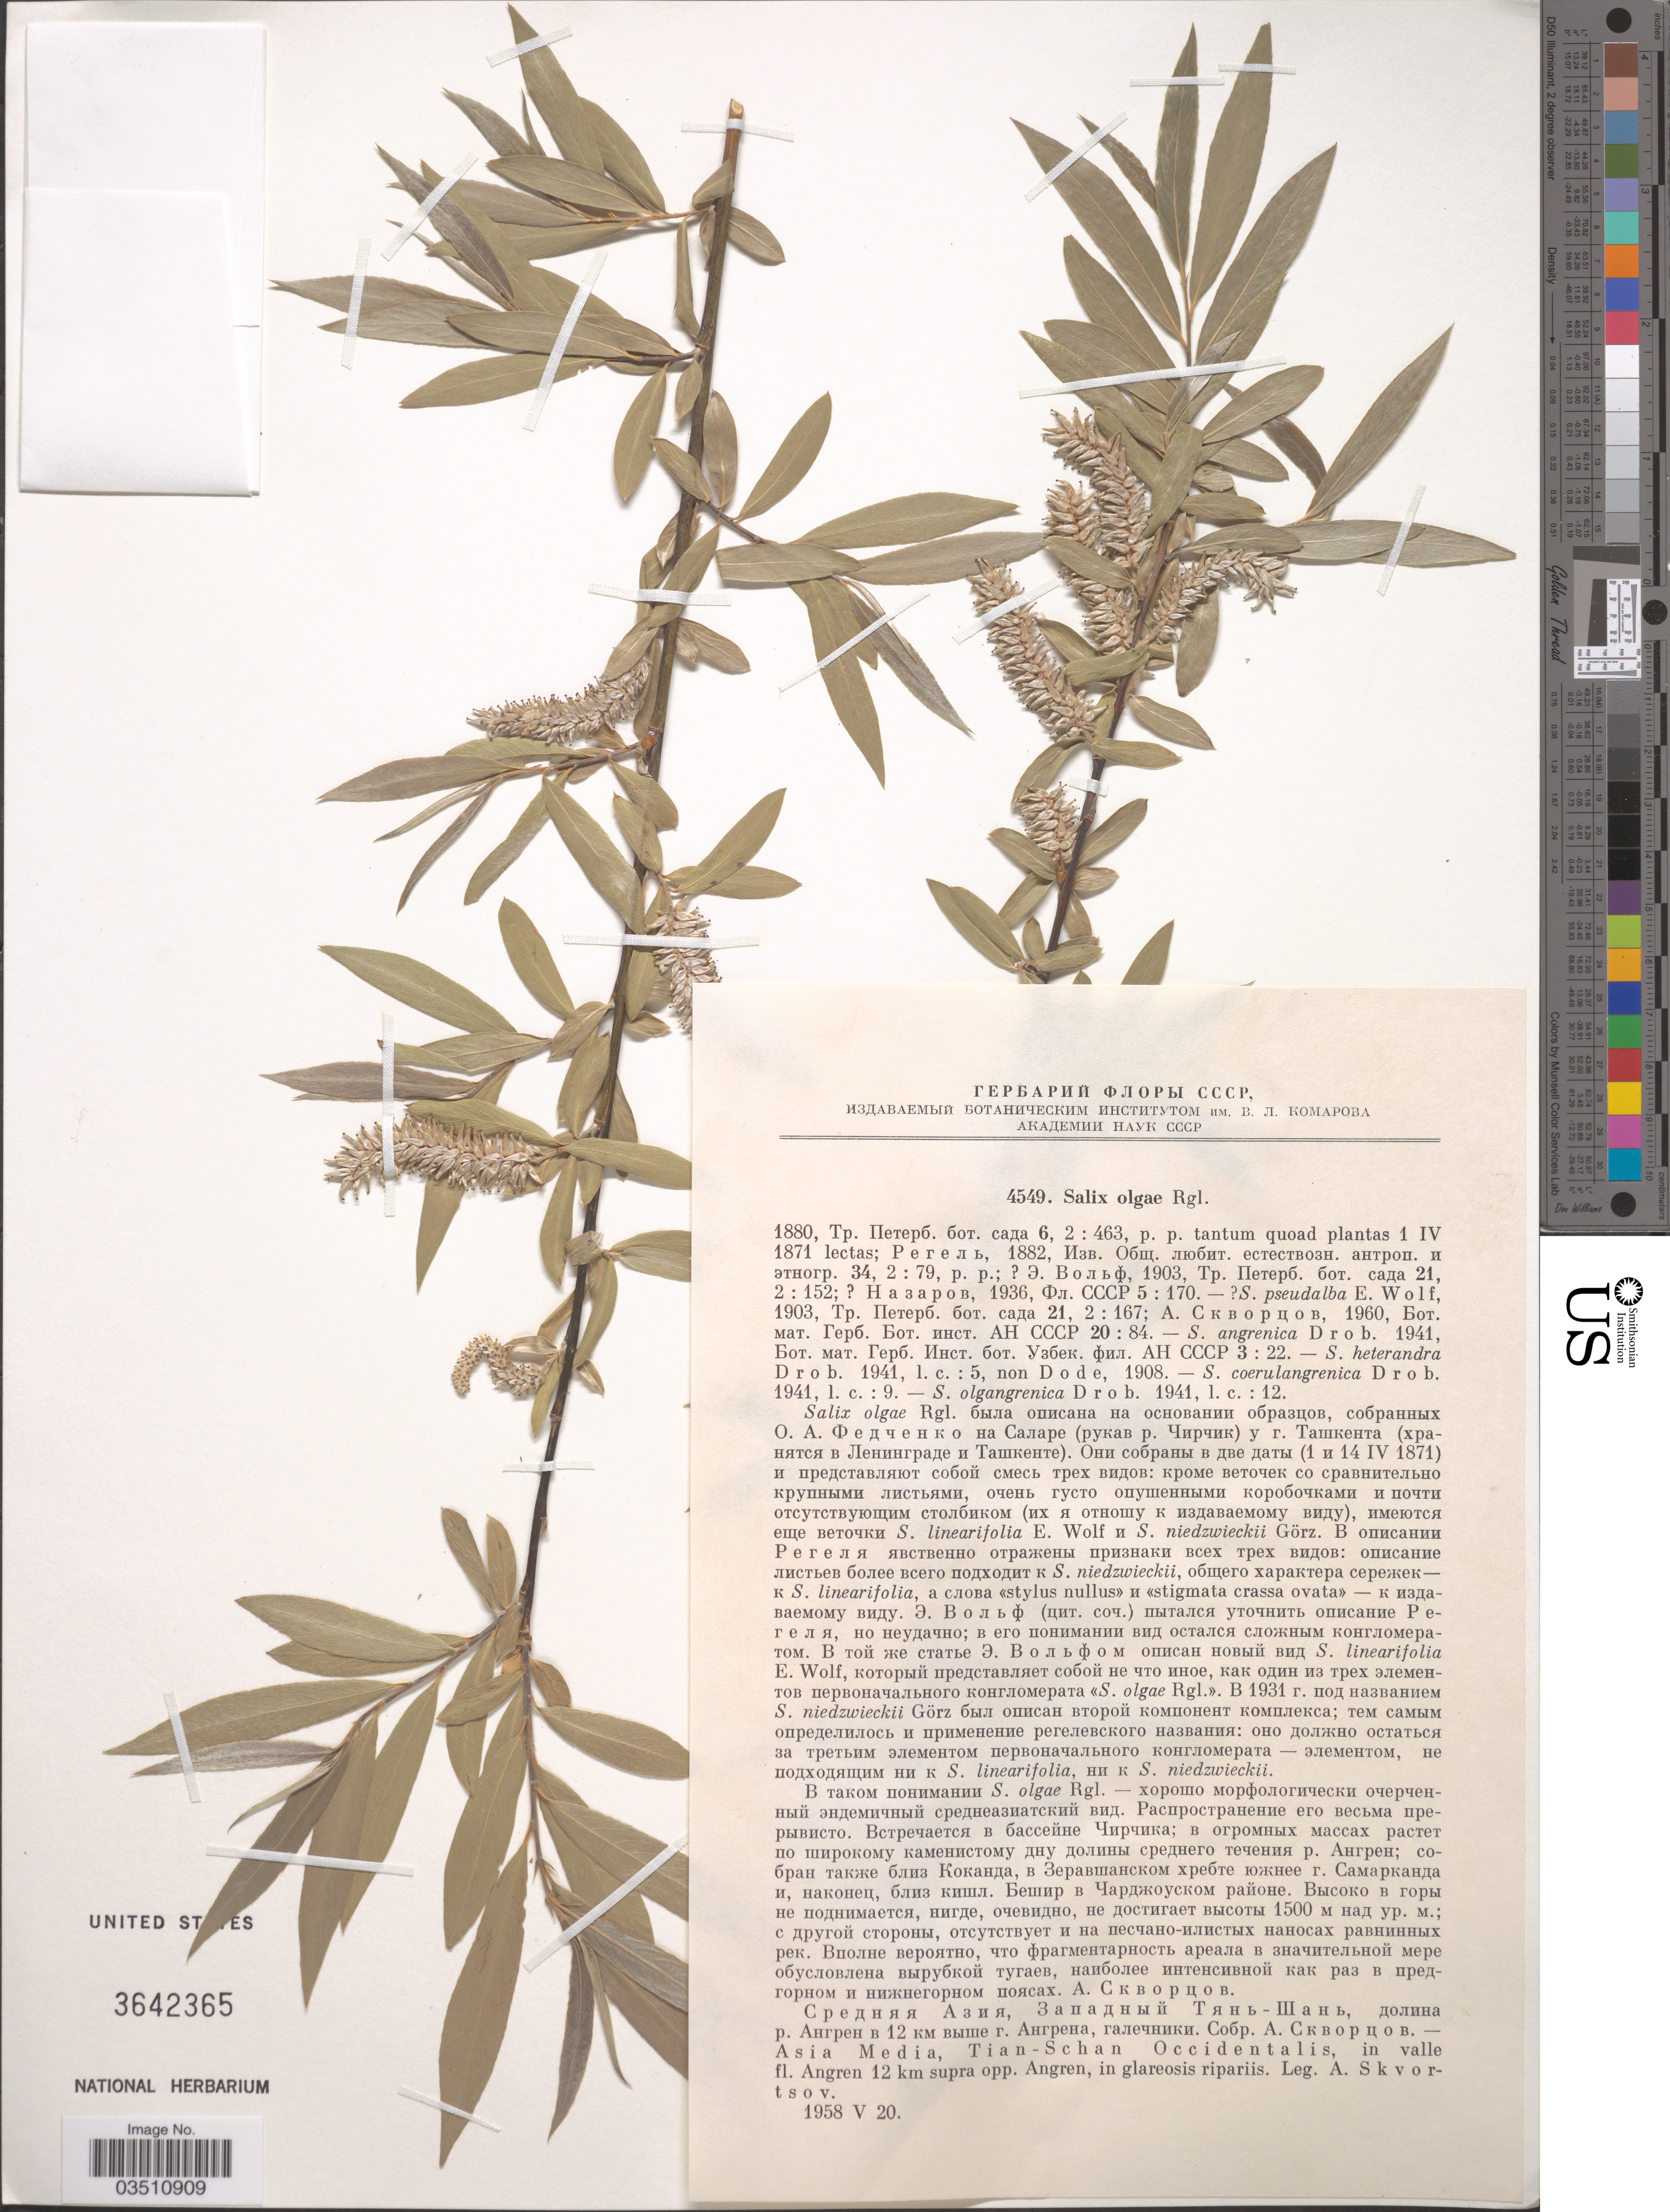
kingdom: Plantae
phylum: Tracheophyta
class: Magnoliopsida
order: Malpighiales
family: Salicaceae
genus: Salix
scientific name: Salix olgae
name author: Regel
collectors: A. K. Skvortsov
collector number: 4549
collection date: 1958-05-20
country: Uzbekistan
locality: Asia Media, Tian-Schan Occidentalis, in valle fl. Angren 12 km supra opp. Angren.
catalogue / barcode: US 3642365